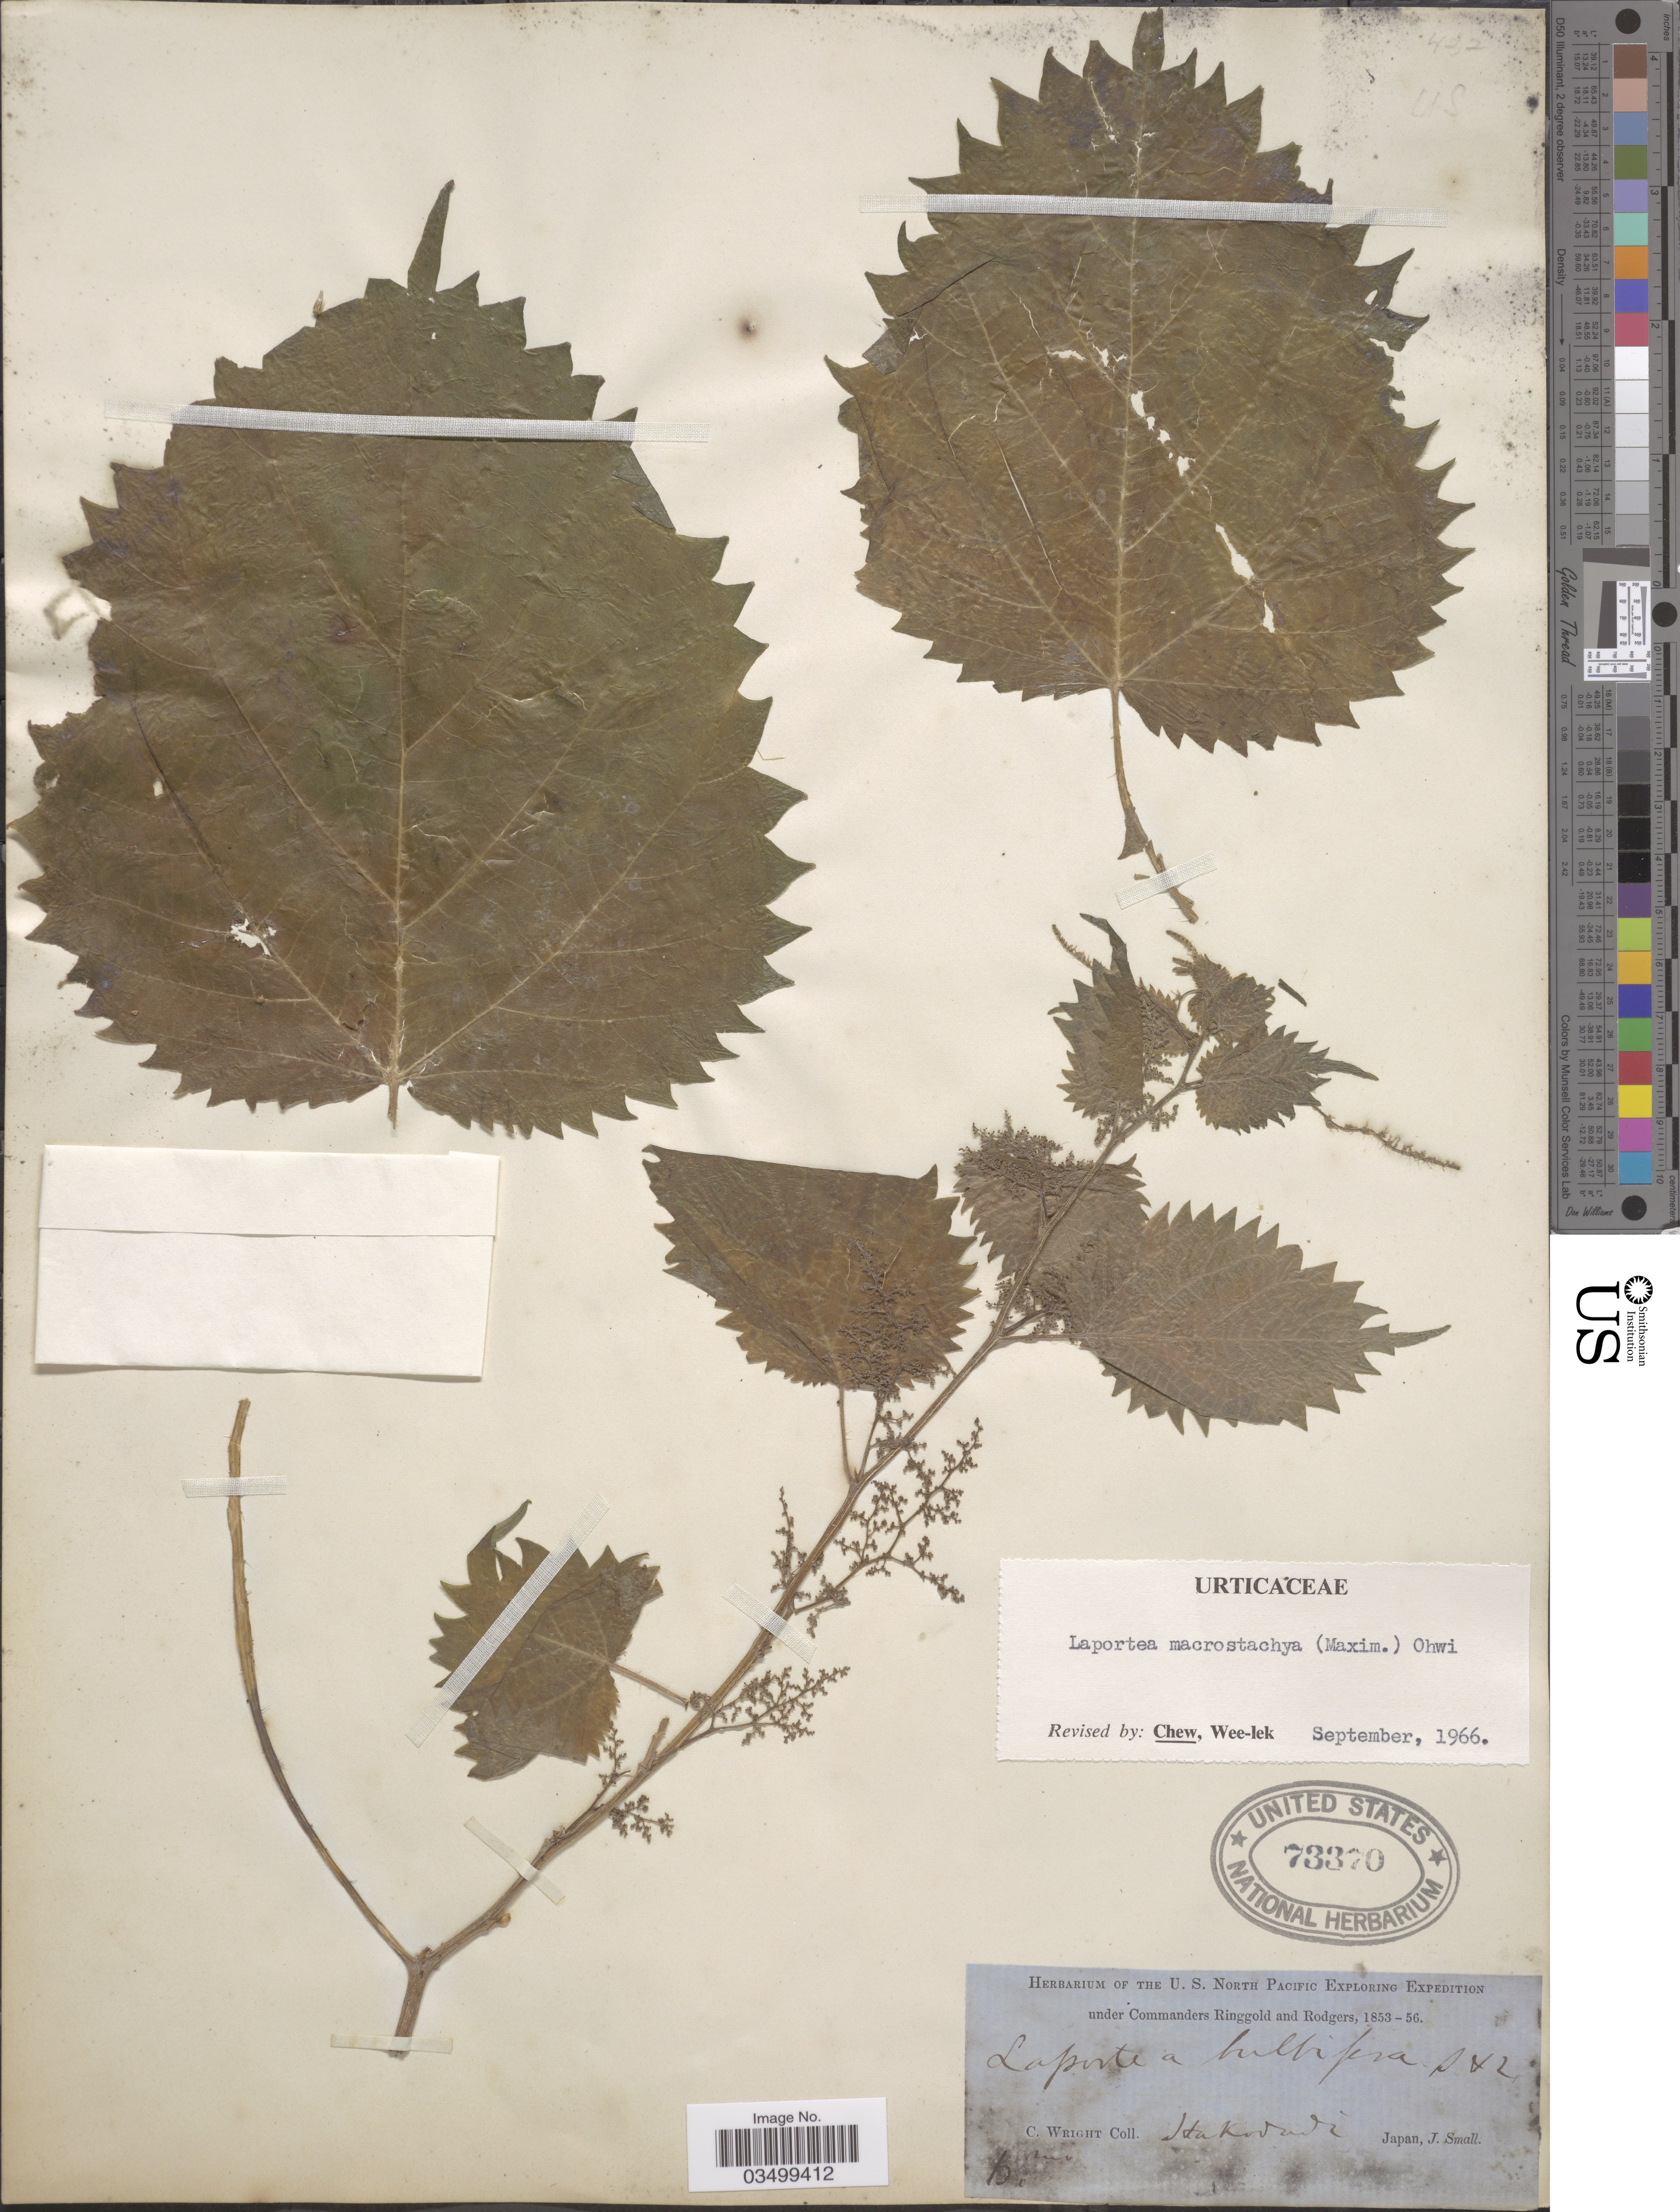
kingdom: Plantae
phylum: Tracheophyta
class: Magnoliopsida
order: Rosales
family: Urticaceae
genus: Laportea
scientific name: Laportea macrostachya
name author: (Maxim.) Ohwi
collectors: C. Wright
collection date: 1853/1856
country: Japan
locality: Hakodadi.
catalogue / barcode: US 73370